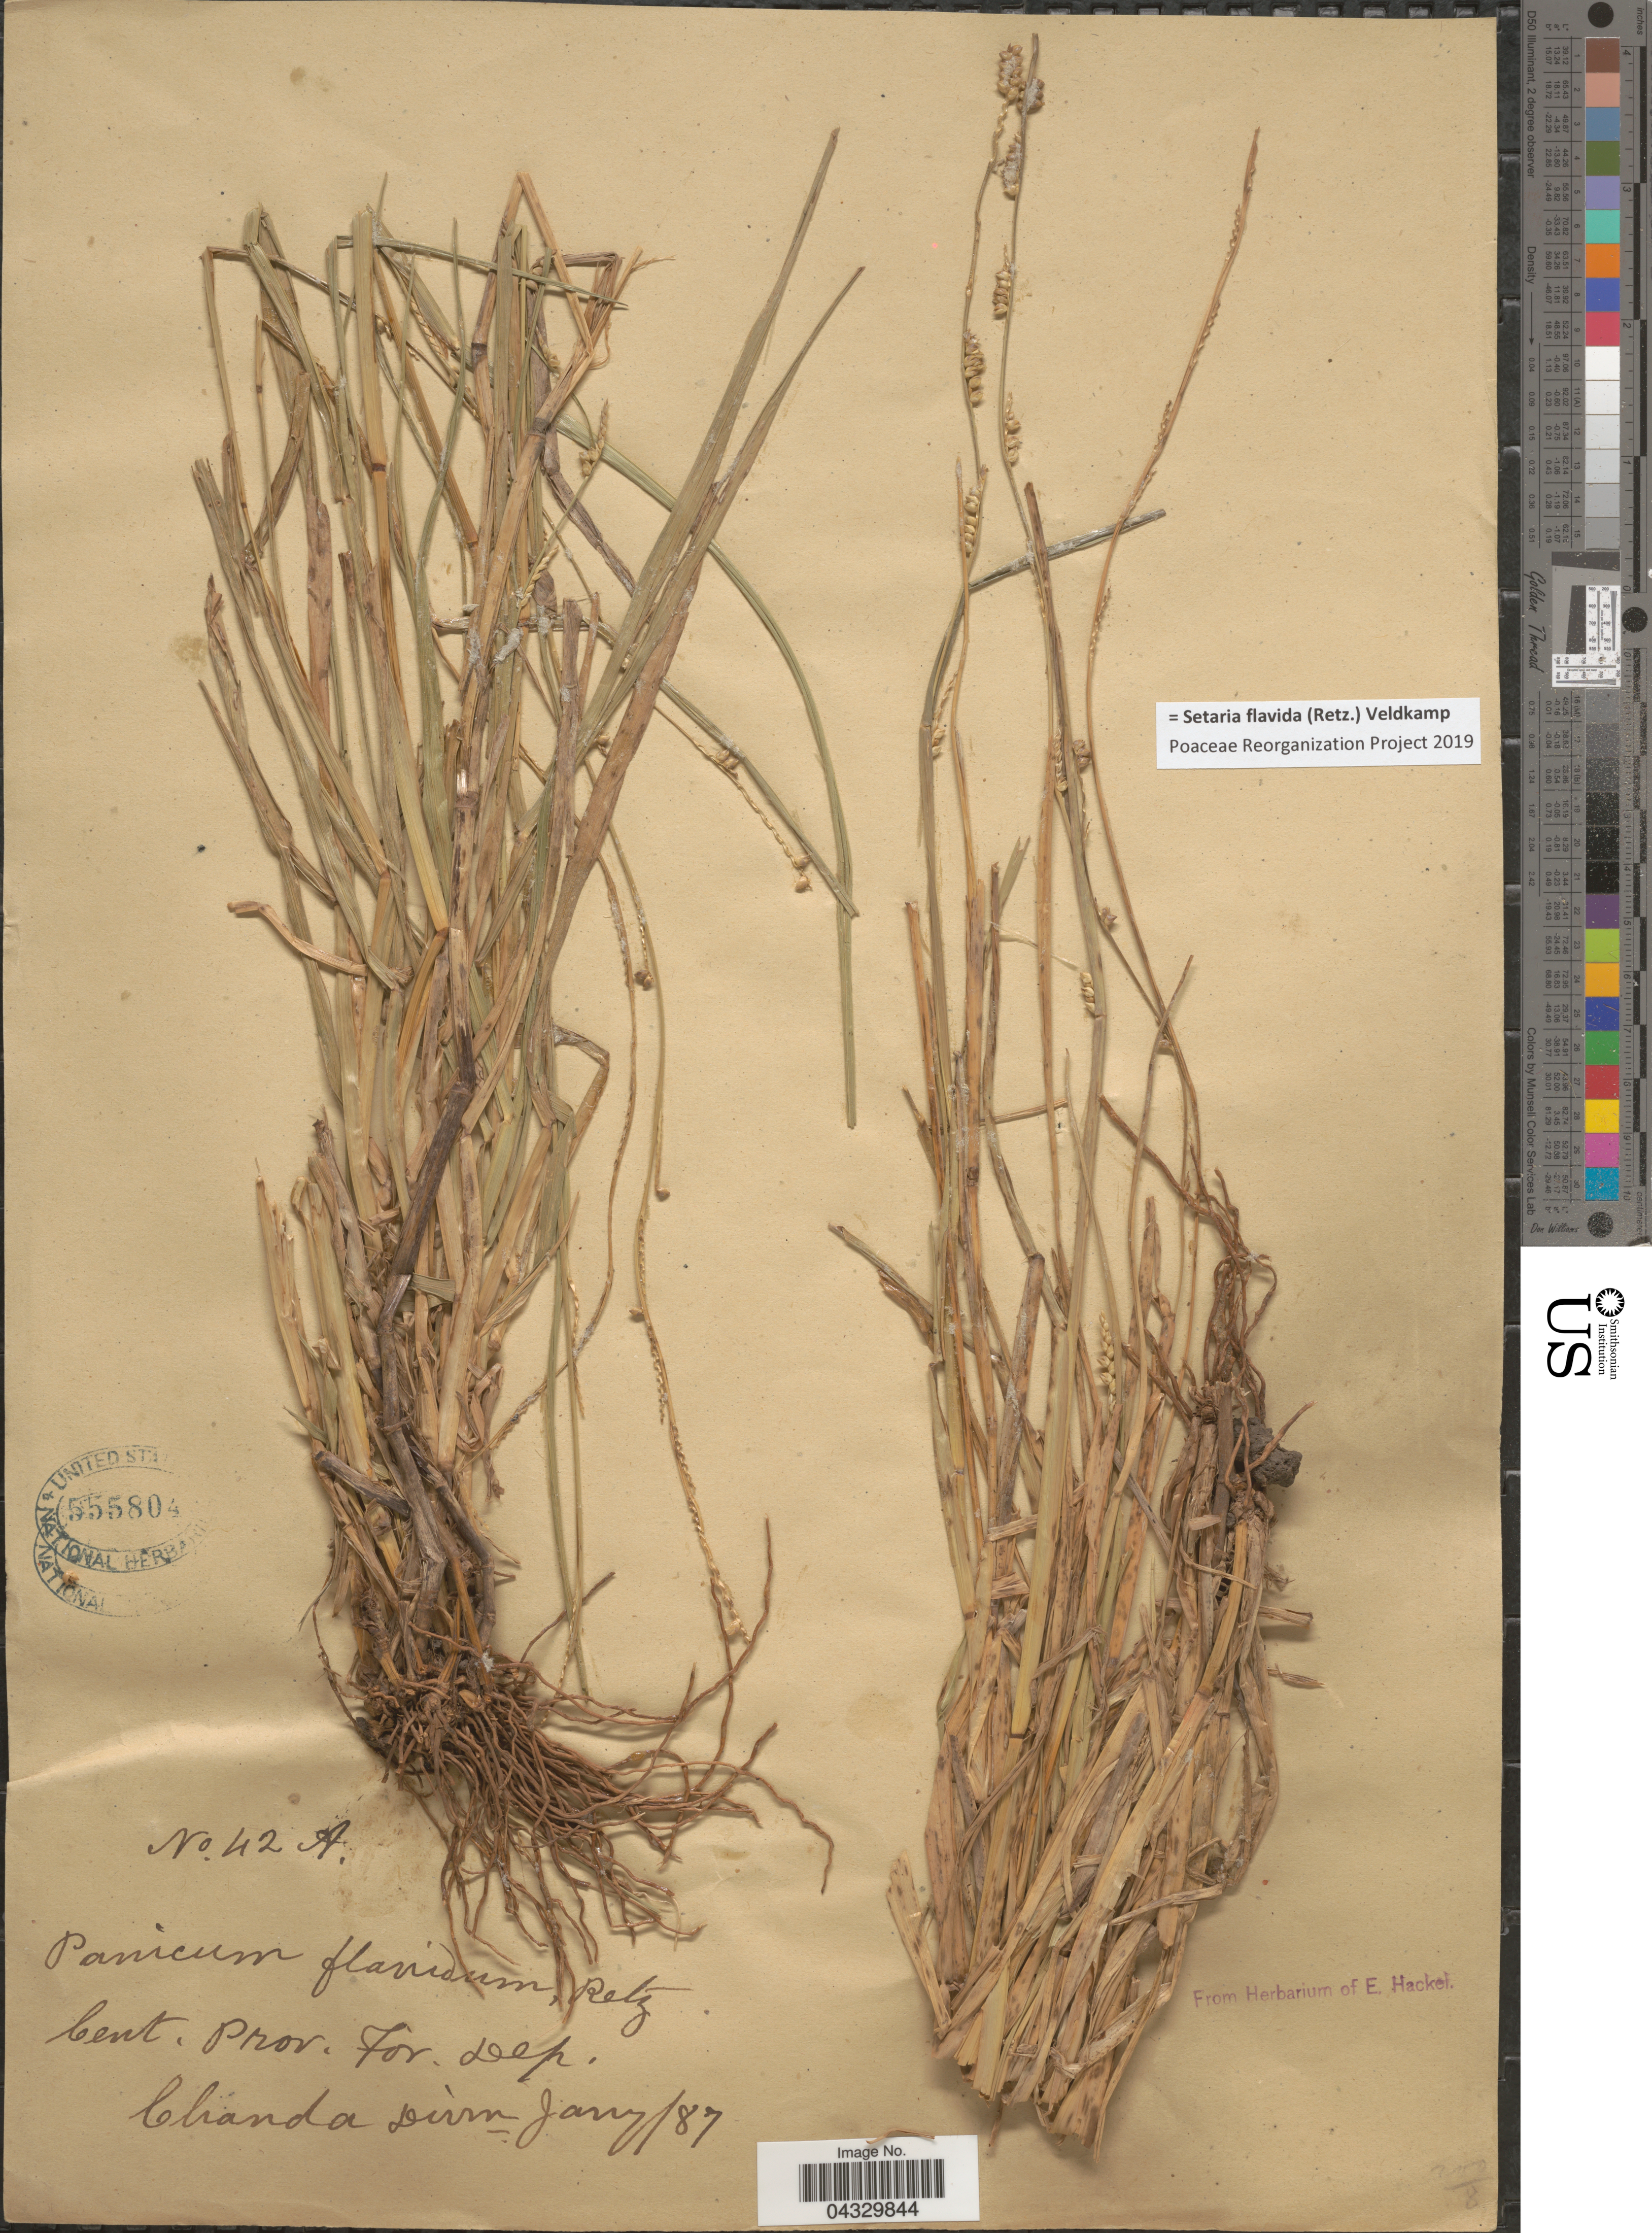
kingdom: Plantae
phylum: Tracheophyta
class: Liliopsida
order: Poales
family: Poaceae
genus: Setaria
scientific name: Setaria flavida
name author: (Retz.) Veldkamp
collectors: ex herb. E. Hackel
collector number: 42A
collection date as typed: Transcribed d/m/y: /1/87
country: India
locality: Cent. Prov. For. Dep. Chanda Dvn.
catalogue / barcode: US 555804